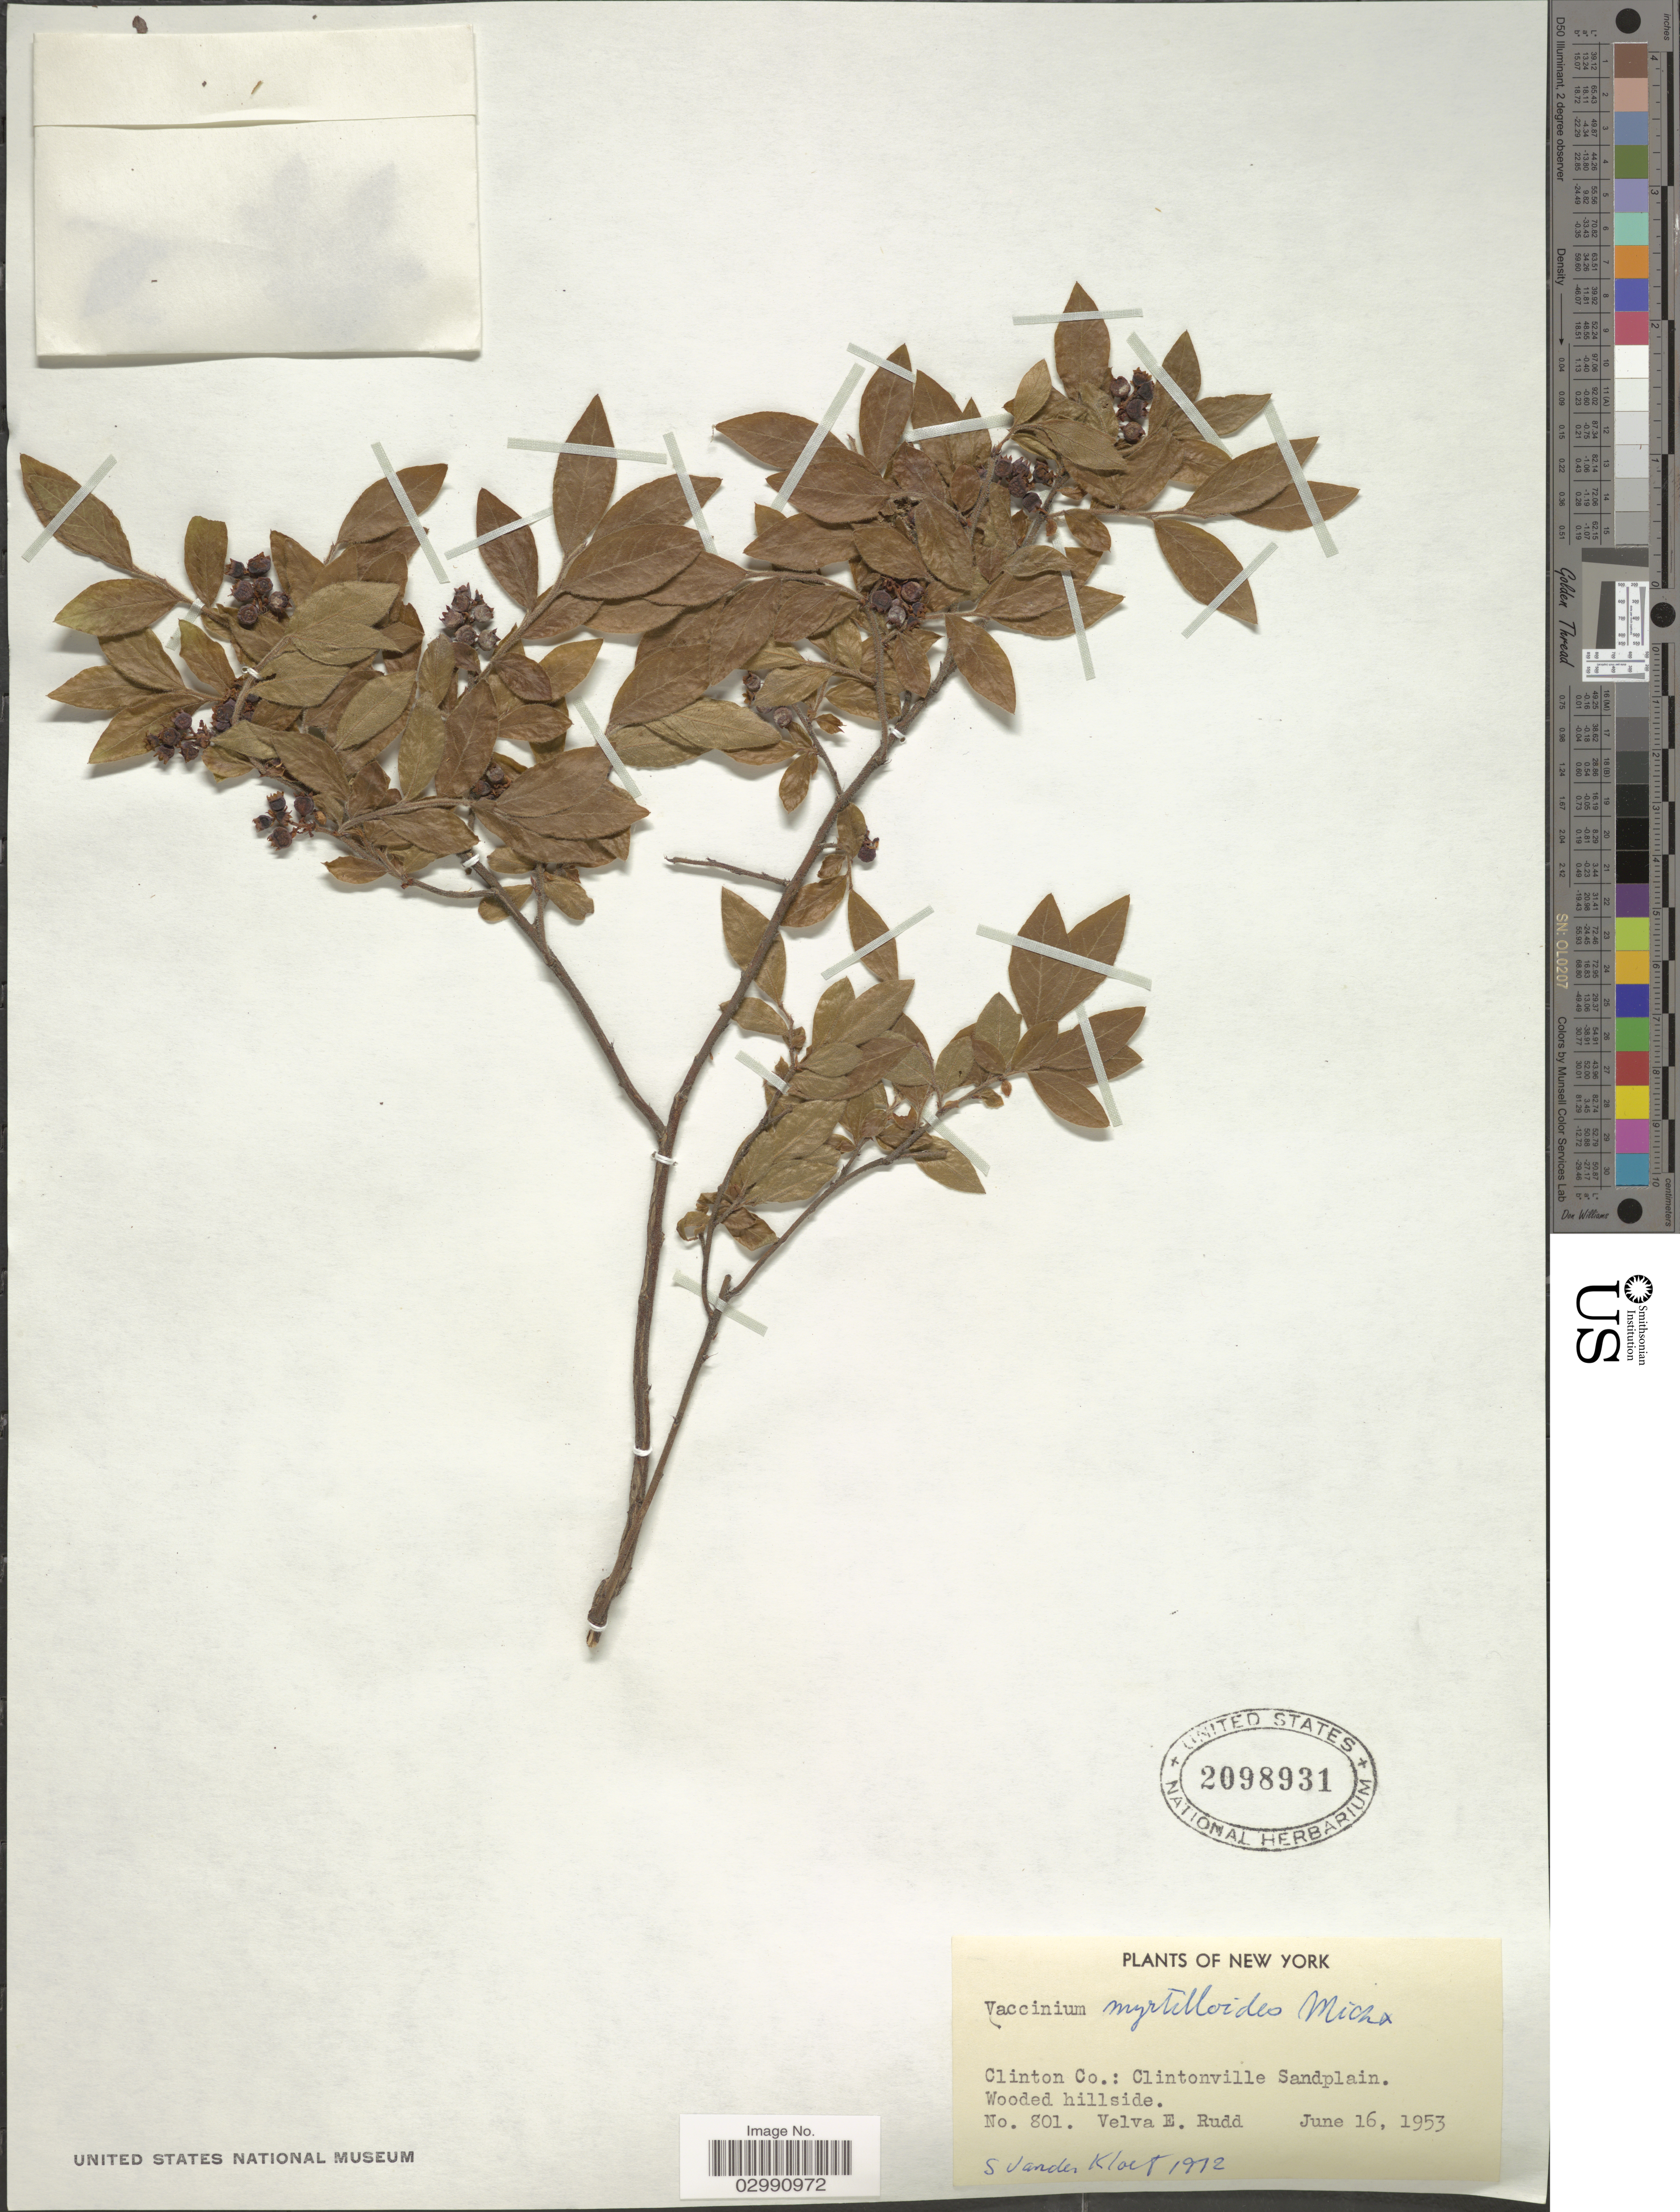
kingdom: Plantae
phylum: Tracheophyta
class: Magnoliopsida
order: Ericales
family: Ericaceae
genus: Vaccinium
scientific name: Vaccinium sp.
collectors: V. E. Rudd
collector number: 801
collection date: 1953-06-16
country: United States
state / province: New York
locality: Clinton Co.: Clintonville Sandplain.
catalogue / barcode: US 2098931